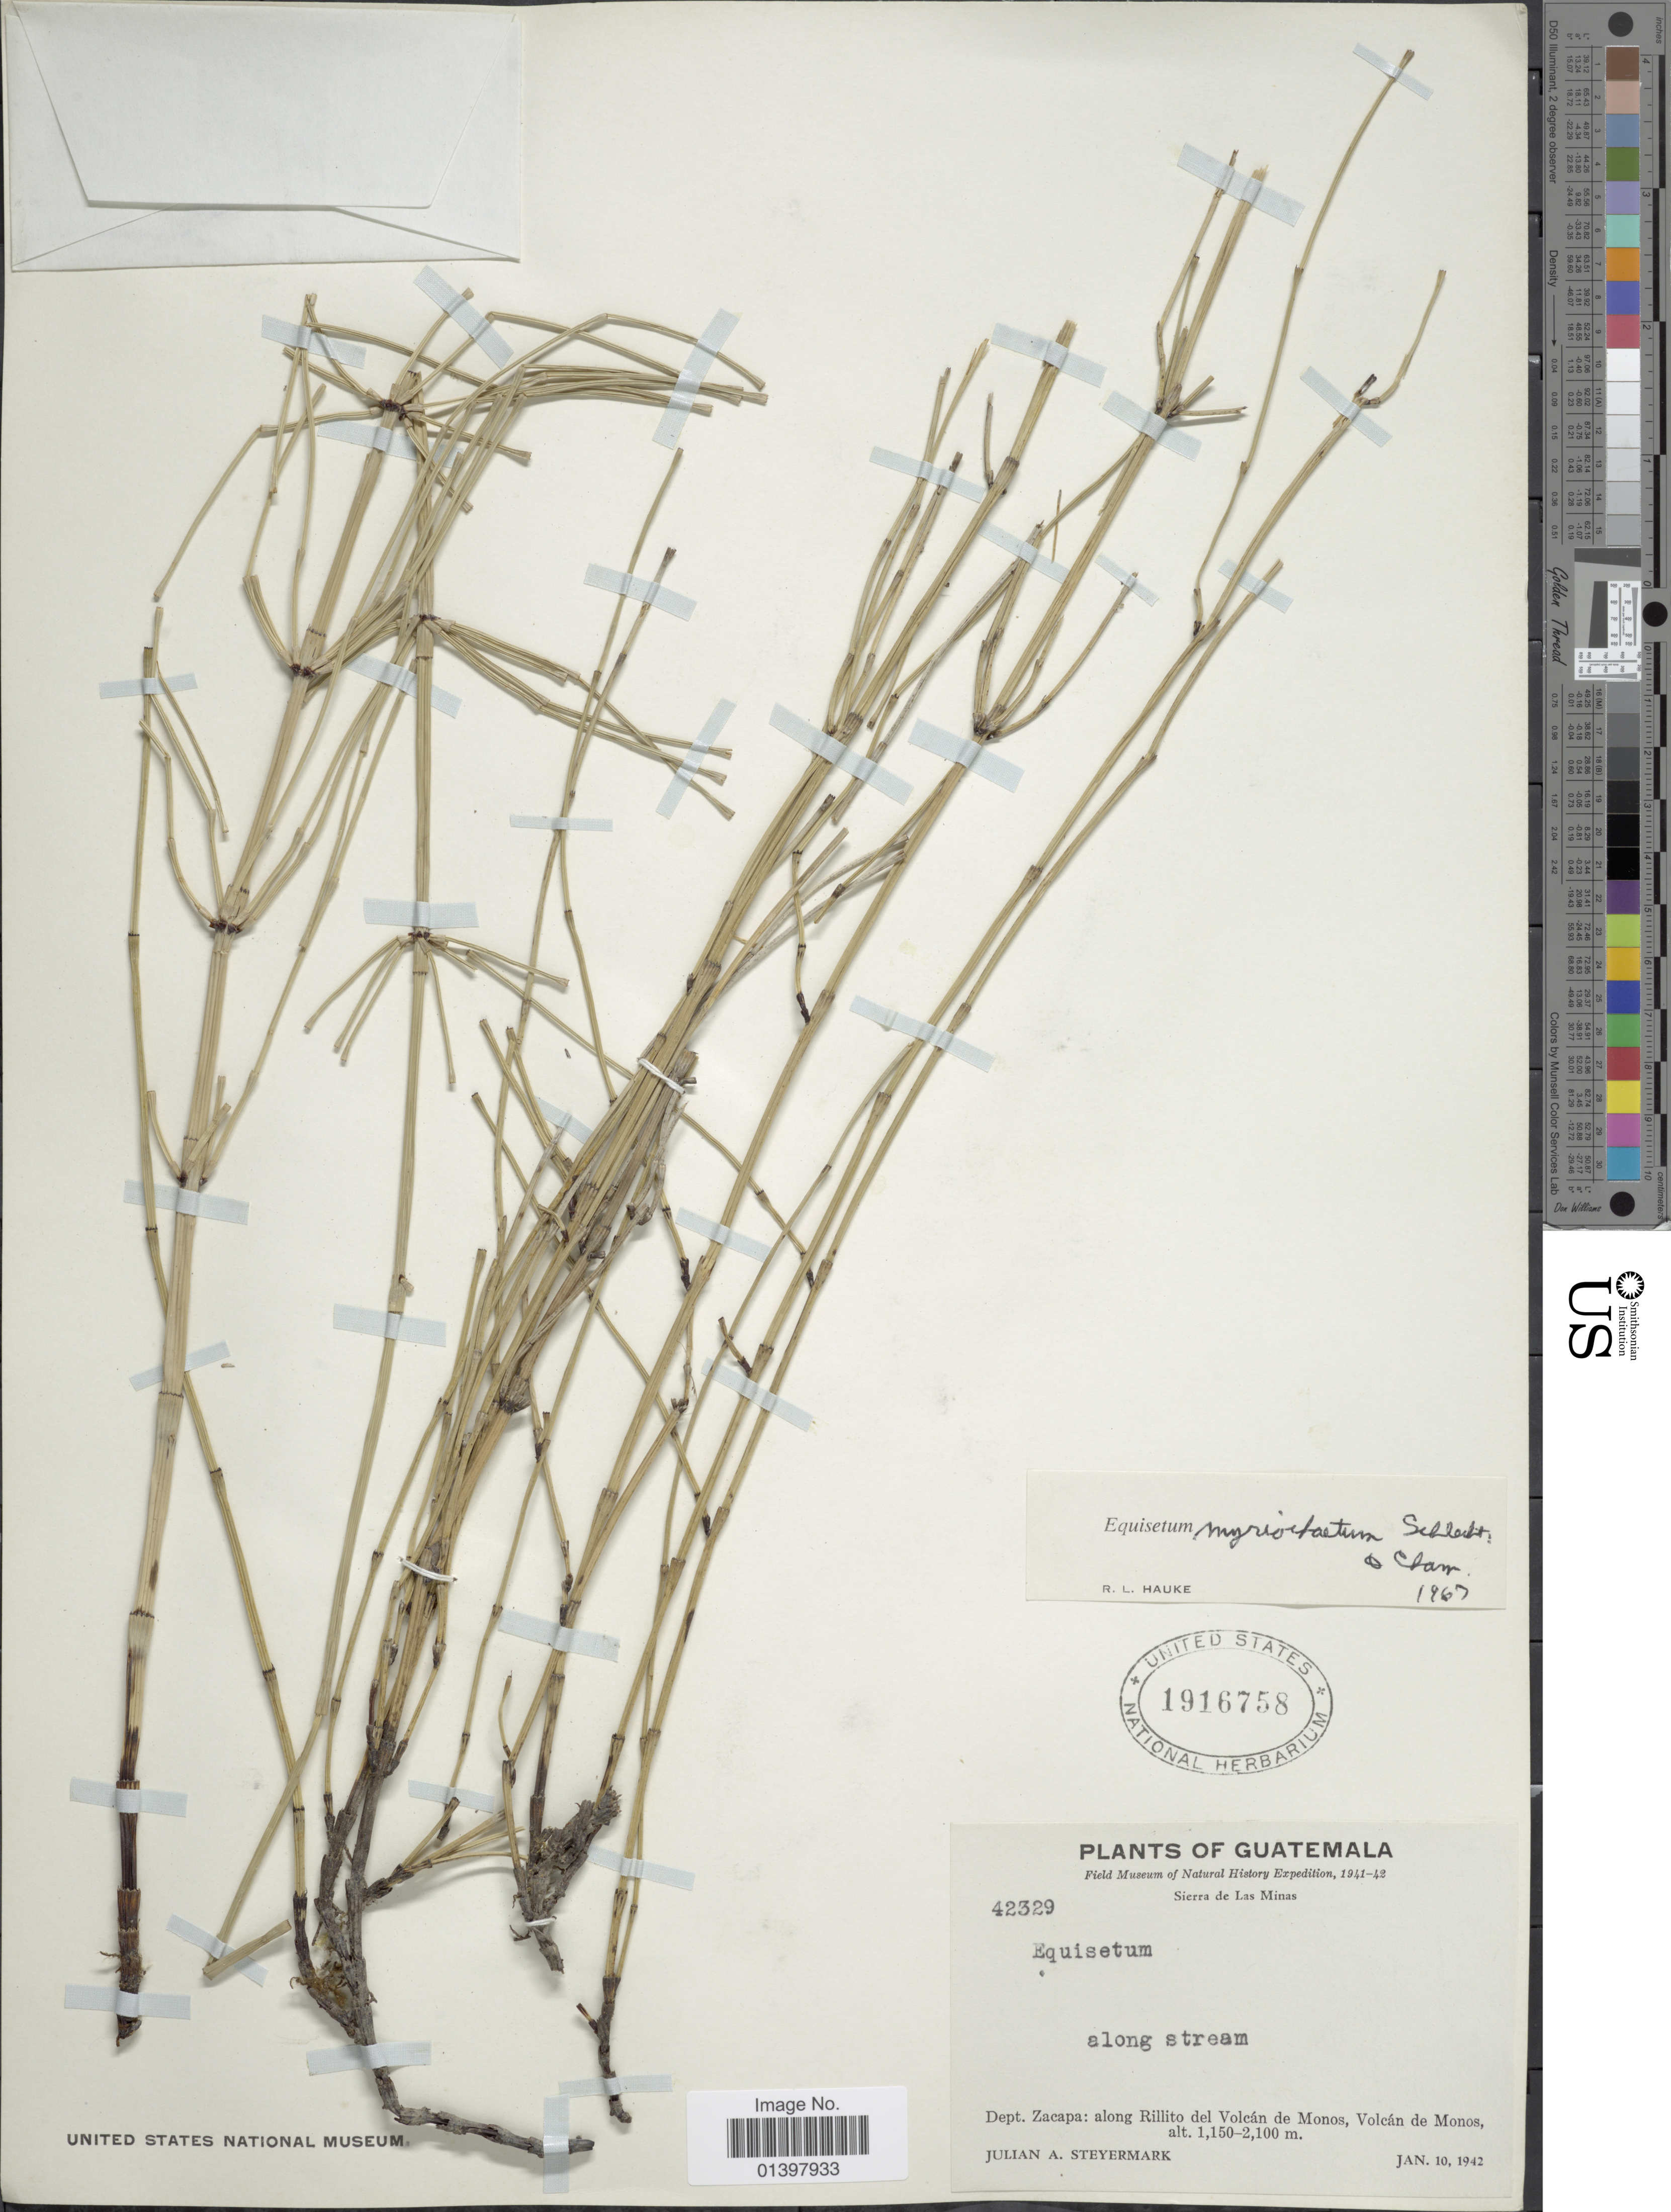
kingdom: Plantae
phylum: Tracheophyta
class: Polypodiopsida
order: Equisetales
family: Equisetaceae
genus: Equisetum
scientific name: Equisetum myriochaetum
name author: Schltdl. & Cham.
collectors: J. Steyermark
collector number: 42329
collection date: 1942-01-10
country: Guatemala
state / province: Zacapa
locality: Sierra de Las Minas, Along Rillito del Volcán de Monos, Volcán de Monos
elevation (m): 1150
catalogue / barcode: US 1916758